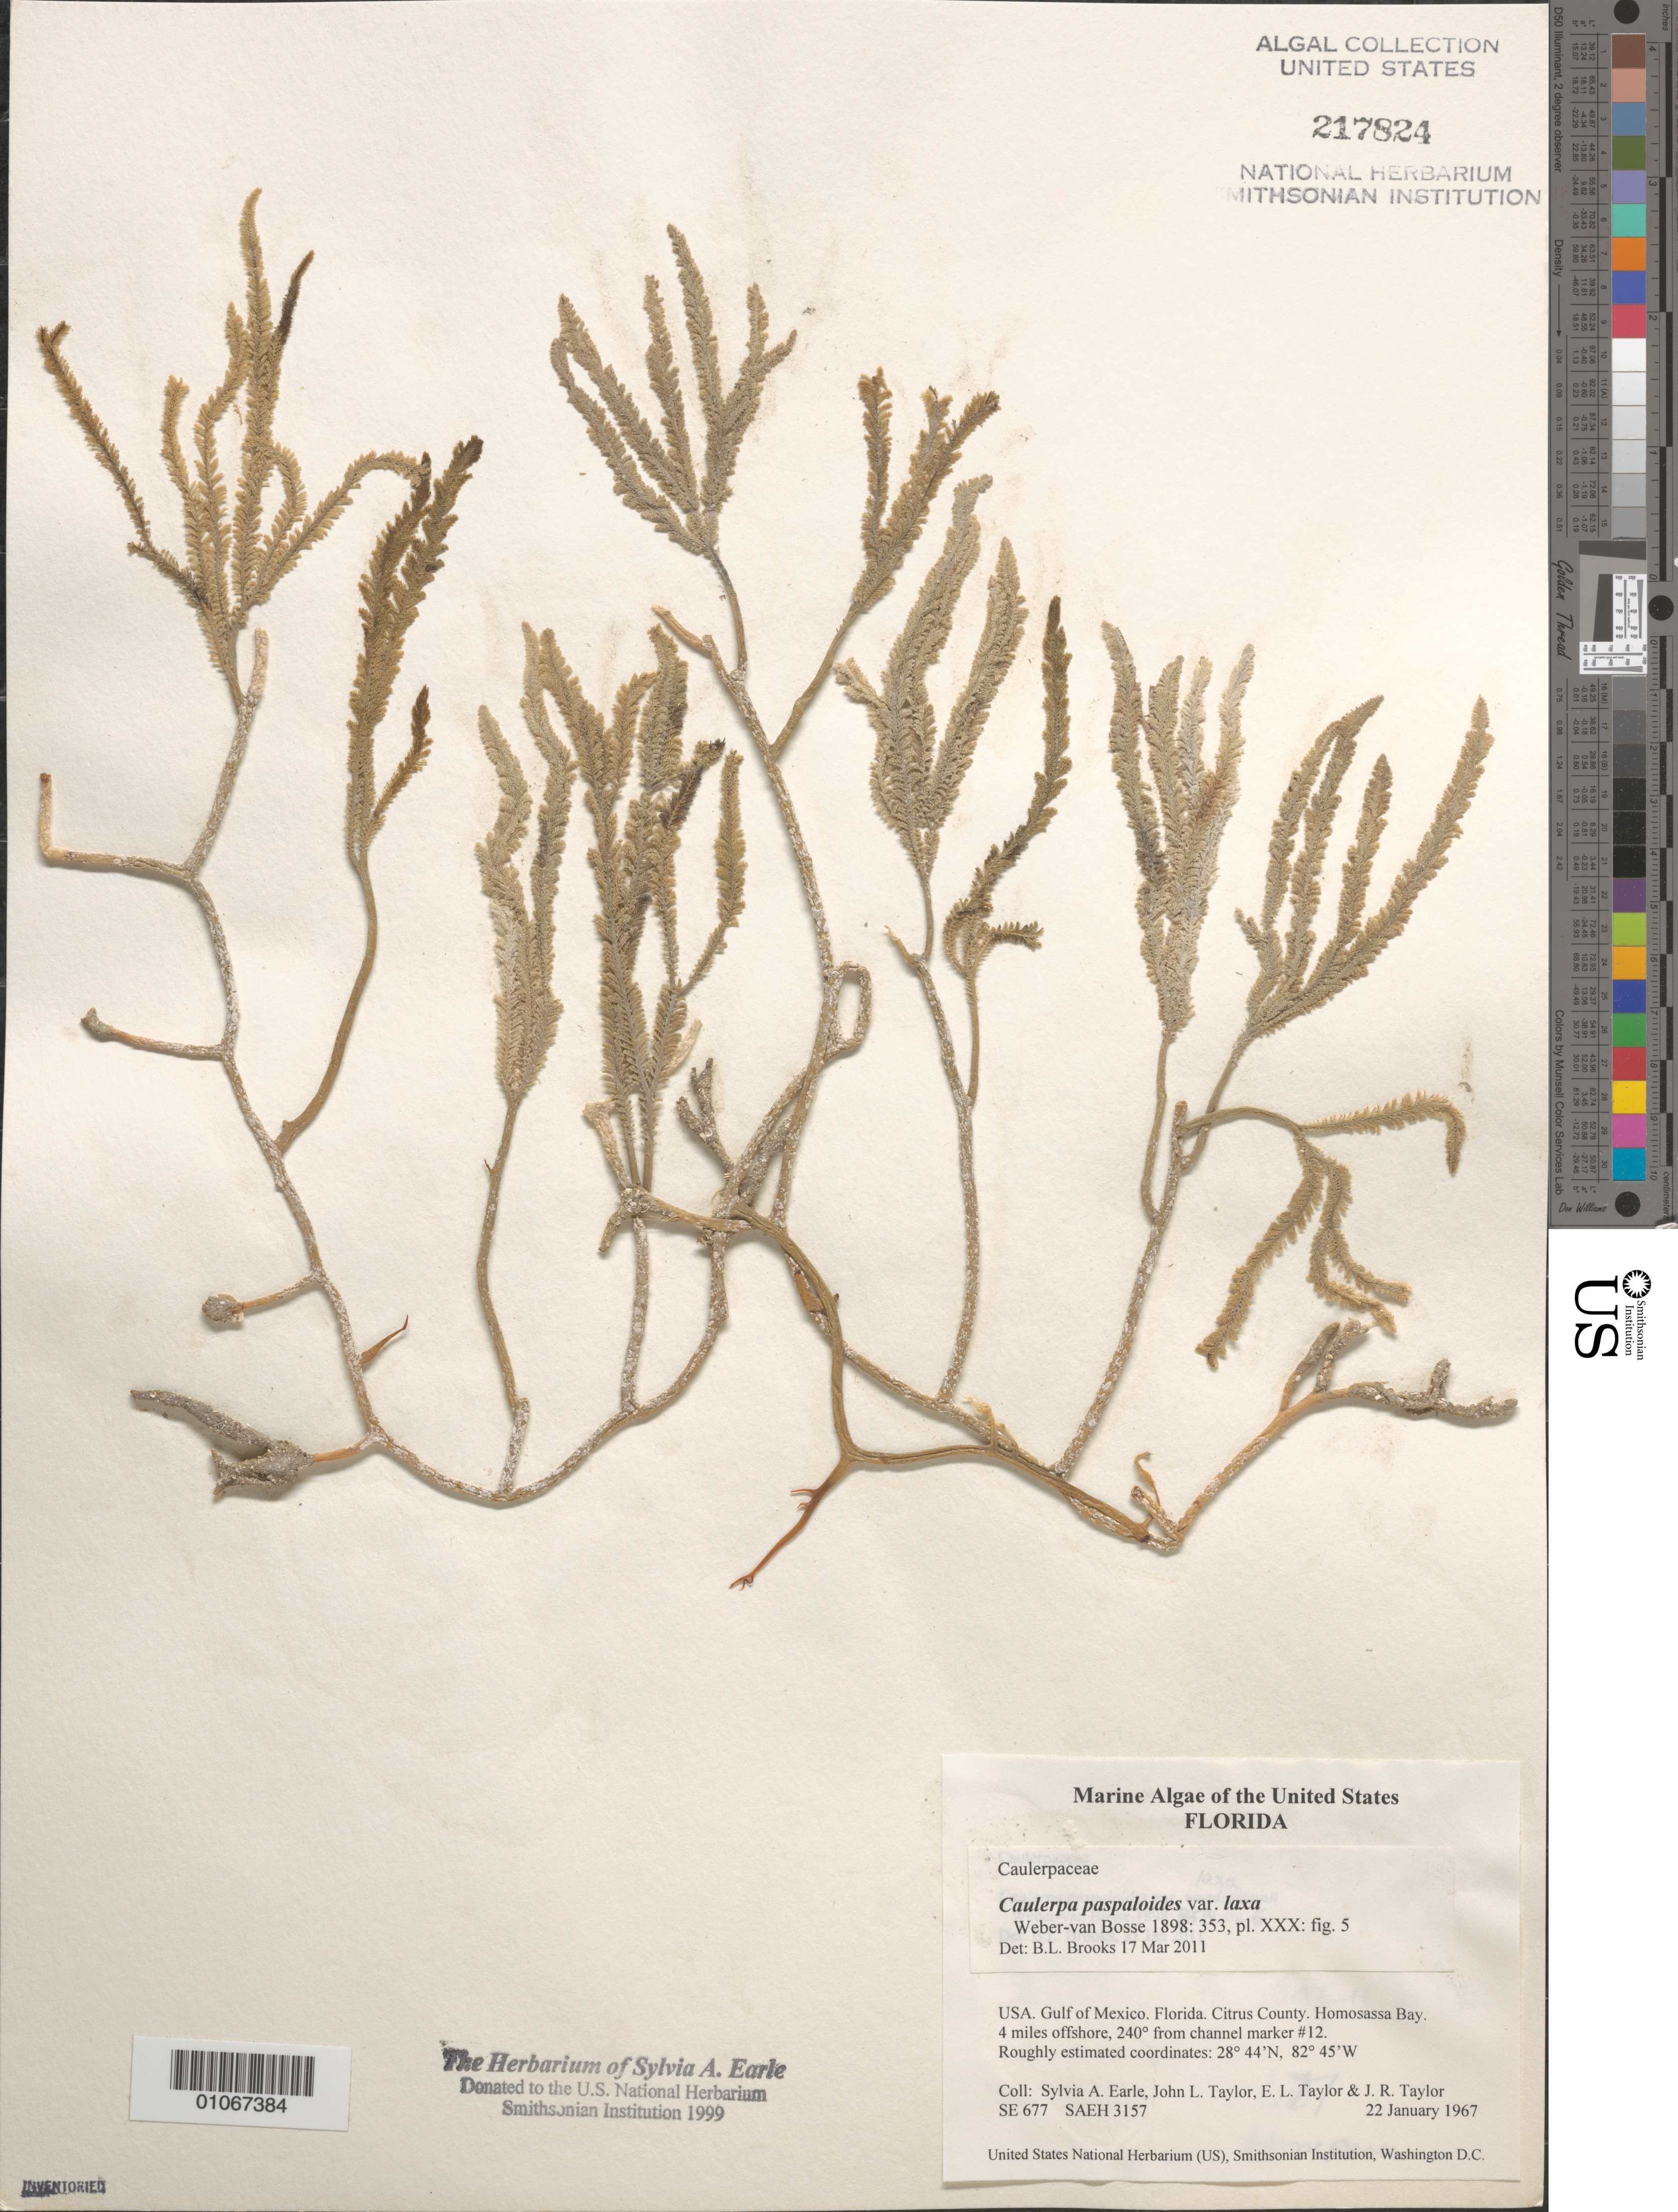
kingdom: Plantae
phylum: Chlorophyta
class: Ulvophyceae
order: Bryopsidales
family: Caulerpaceae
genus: Caulerpa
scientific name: Caulerpa paspaloides var. laxa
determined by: Brooks, B. L., (BOT), Smithsonian Institution - National Museum of Natural History (UNITED STATES)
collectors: S. A. Earle, J. L. Taylor, E. L. Taylor & J. R. Taylor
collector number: SE 677 & SAEH 3157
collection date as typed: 22 Jan 1967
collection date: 1967-01-22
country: United States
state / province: Florida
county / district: Citrus County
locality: Gulf of Mexico, Homosassa Bay, 4 miles offshore, 240 degrees from channel marker #12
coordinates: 28 44'N, 82 45'W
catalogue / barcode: US 217824